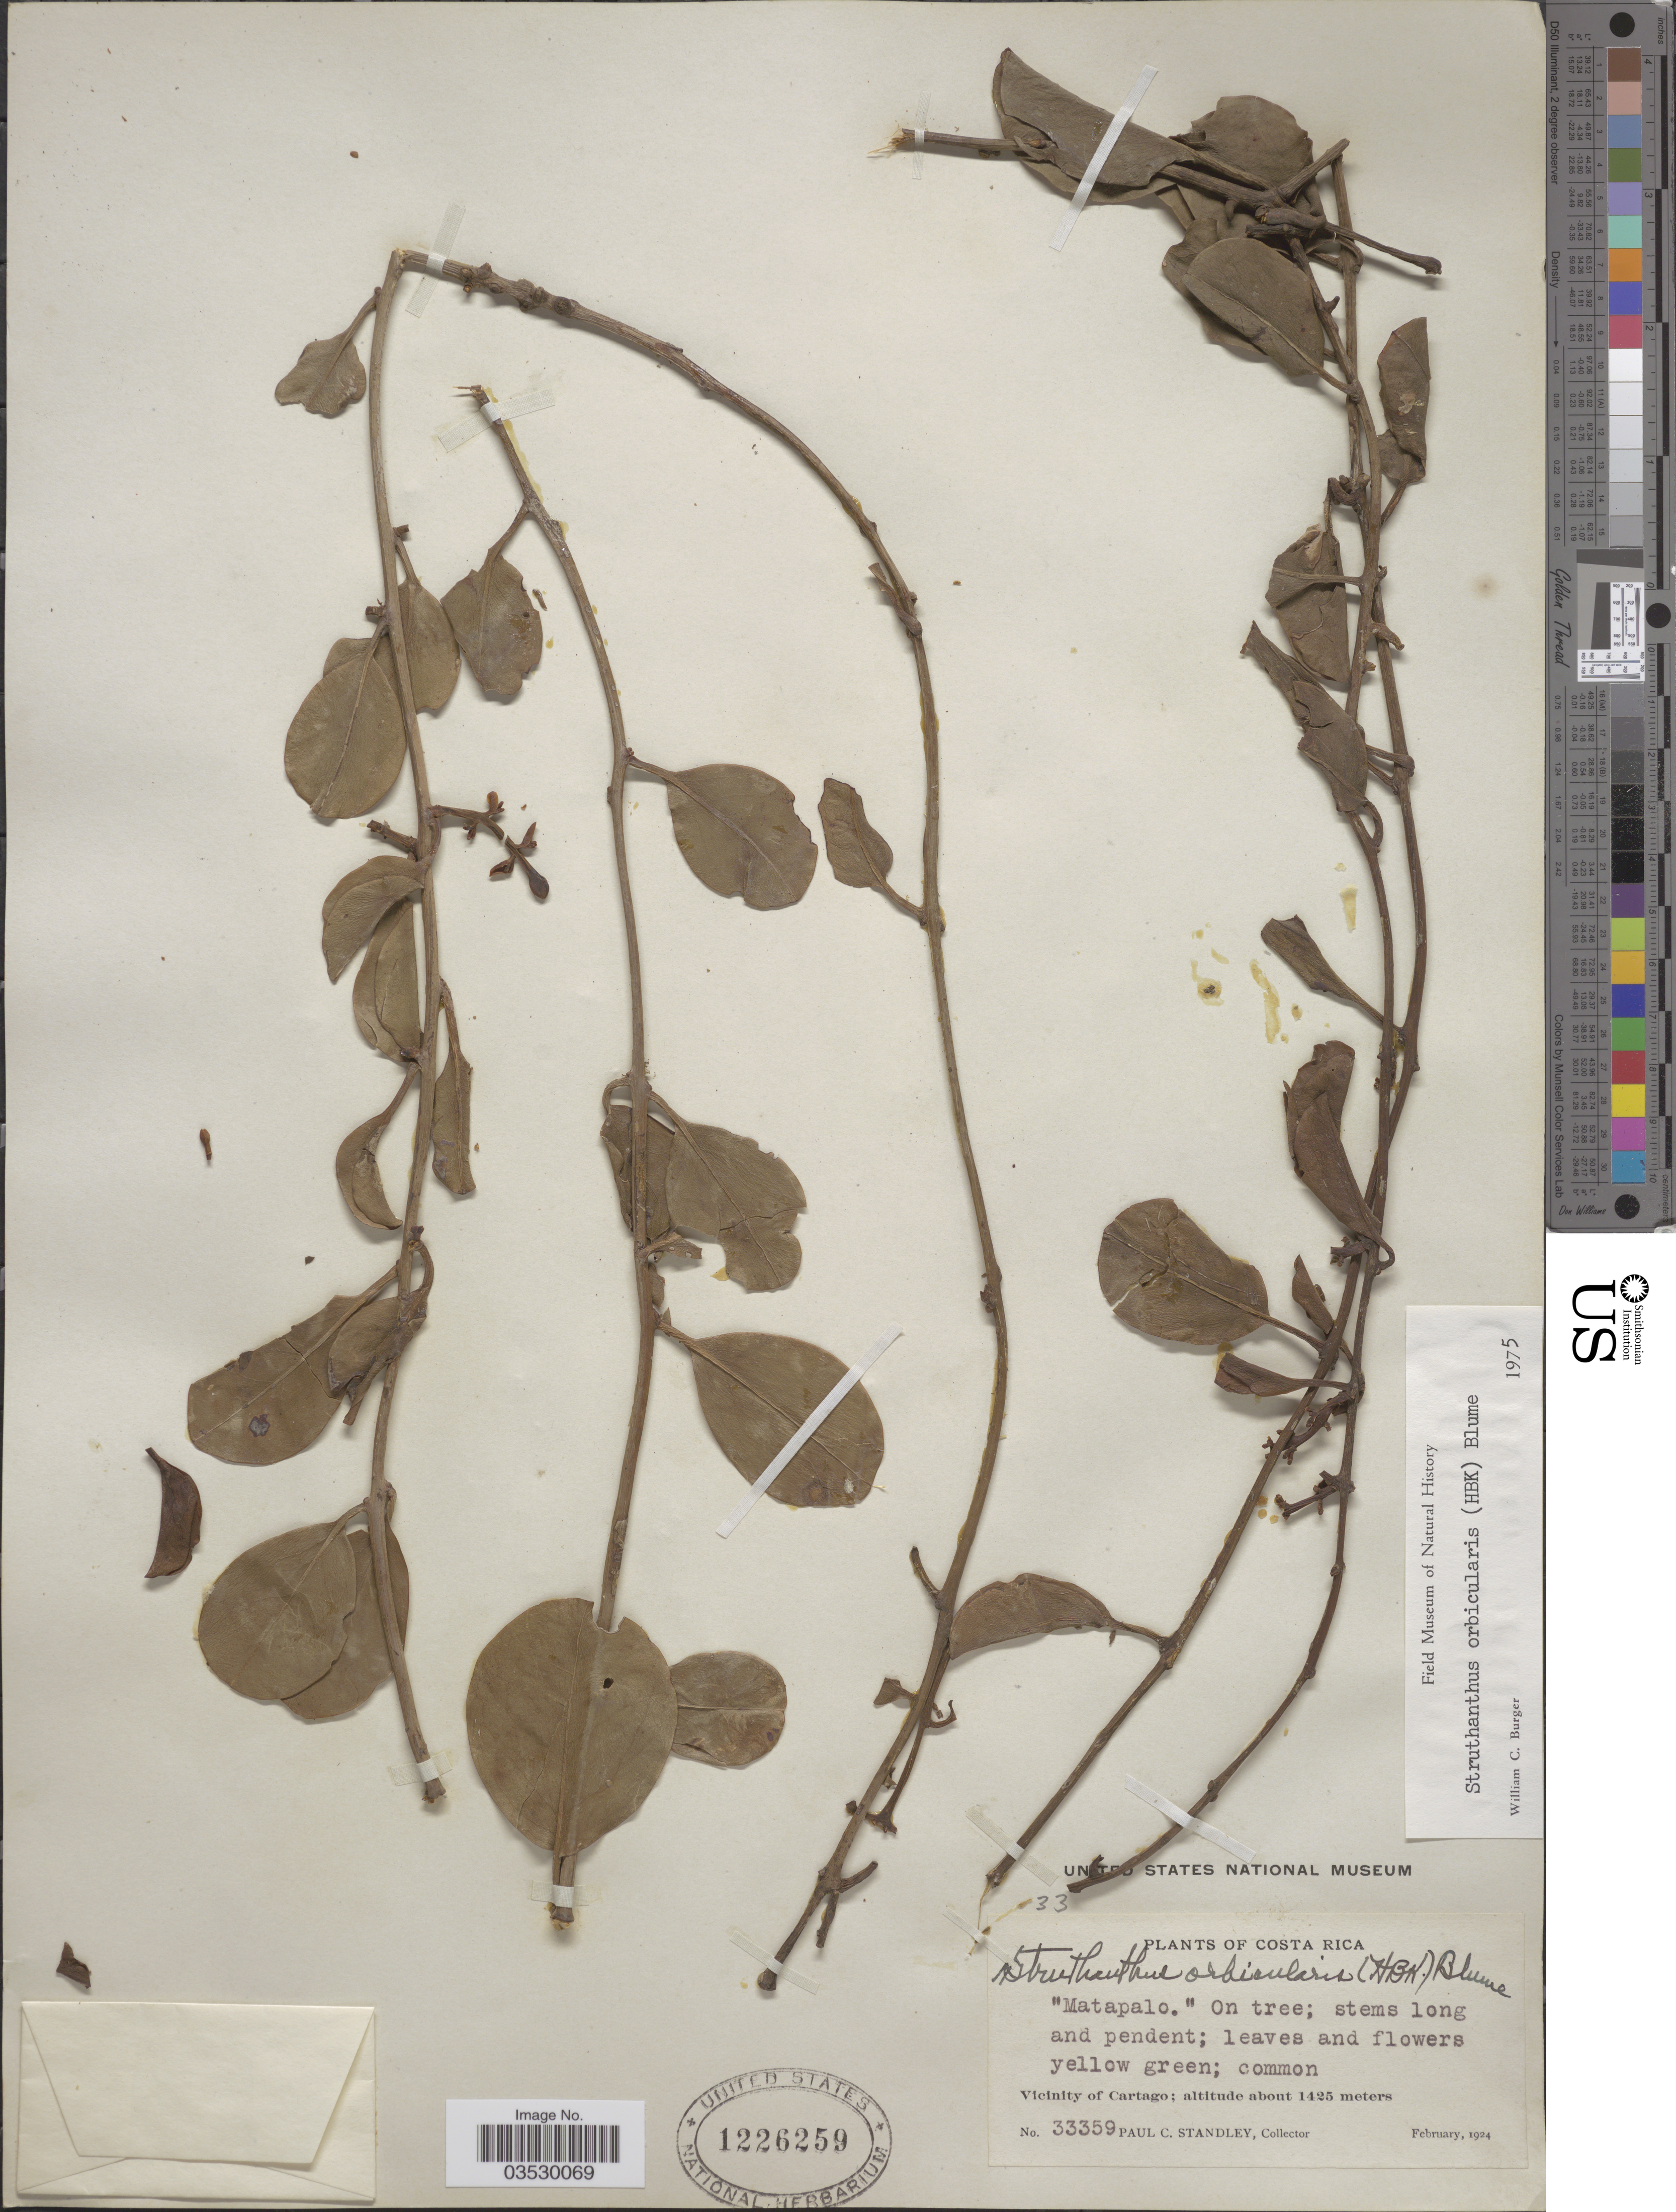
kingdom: Plantae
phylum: Tracheophyta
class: Magnoliopsida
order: Santalales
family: Loranthaceae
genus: Struthanthus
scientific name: Struthanthus orbicularis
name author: (Kunth) Blume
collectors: P. C. Standley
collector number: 33359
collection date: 1924-02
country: Costa Rica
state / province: Cartago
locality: Vicinity of Cartago.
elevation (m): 1425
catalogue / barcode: US 1226259